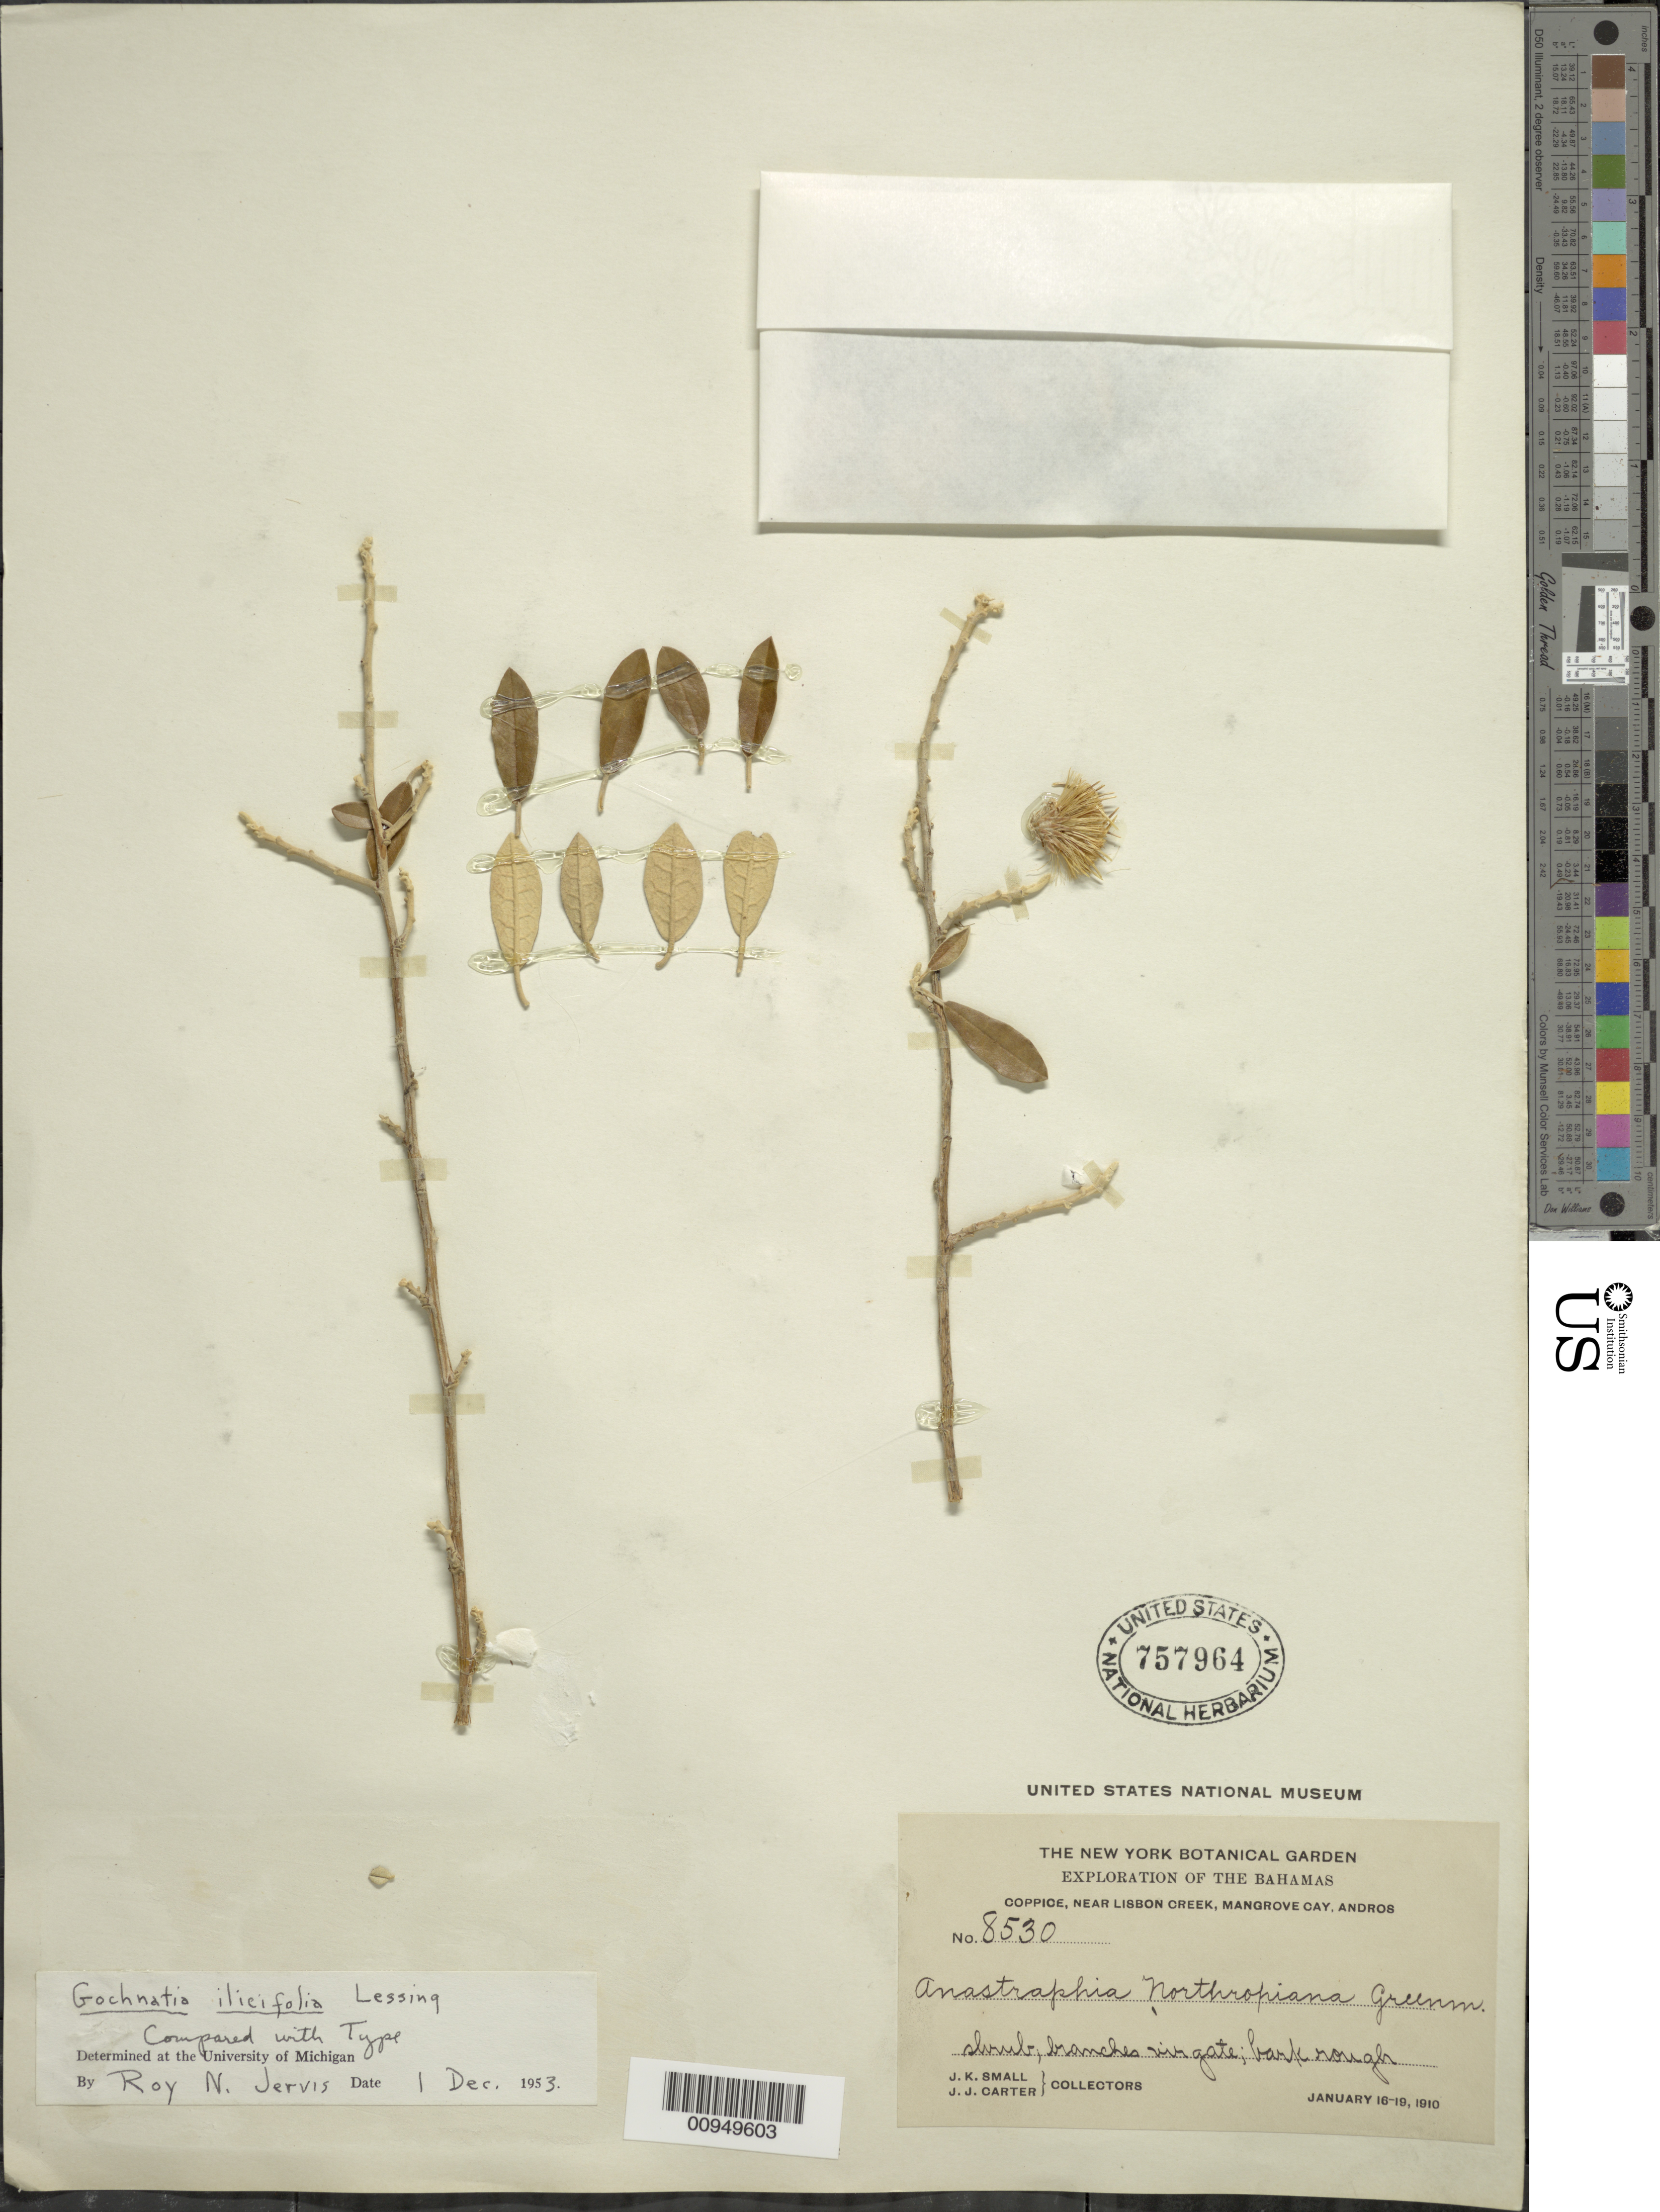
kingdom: Plantae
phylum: Tracheophyta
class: Magnoliopsida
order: Asterales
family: Asteraceae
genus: Anastraphia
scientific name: Anastraphia ilicifolia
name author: D. Don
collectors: J. K. Small & J. Carter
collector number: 8530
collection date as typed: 16 Jan 1910 to 19 Jan 1910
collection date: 1910-01-16/1910-01-19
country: Bahamas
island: Andros Island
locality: Near Lisbon Creek, Mangrove Cay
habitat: Coppice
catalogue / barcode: US 757964